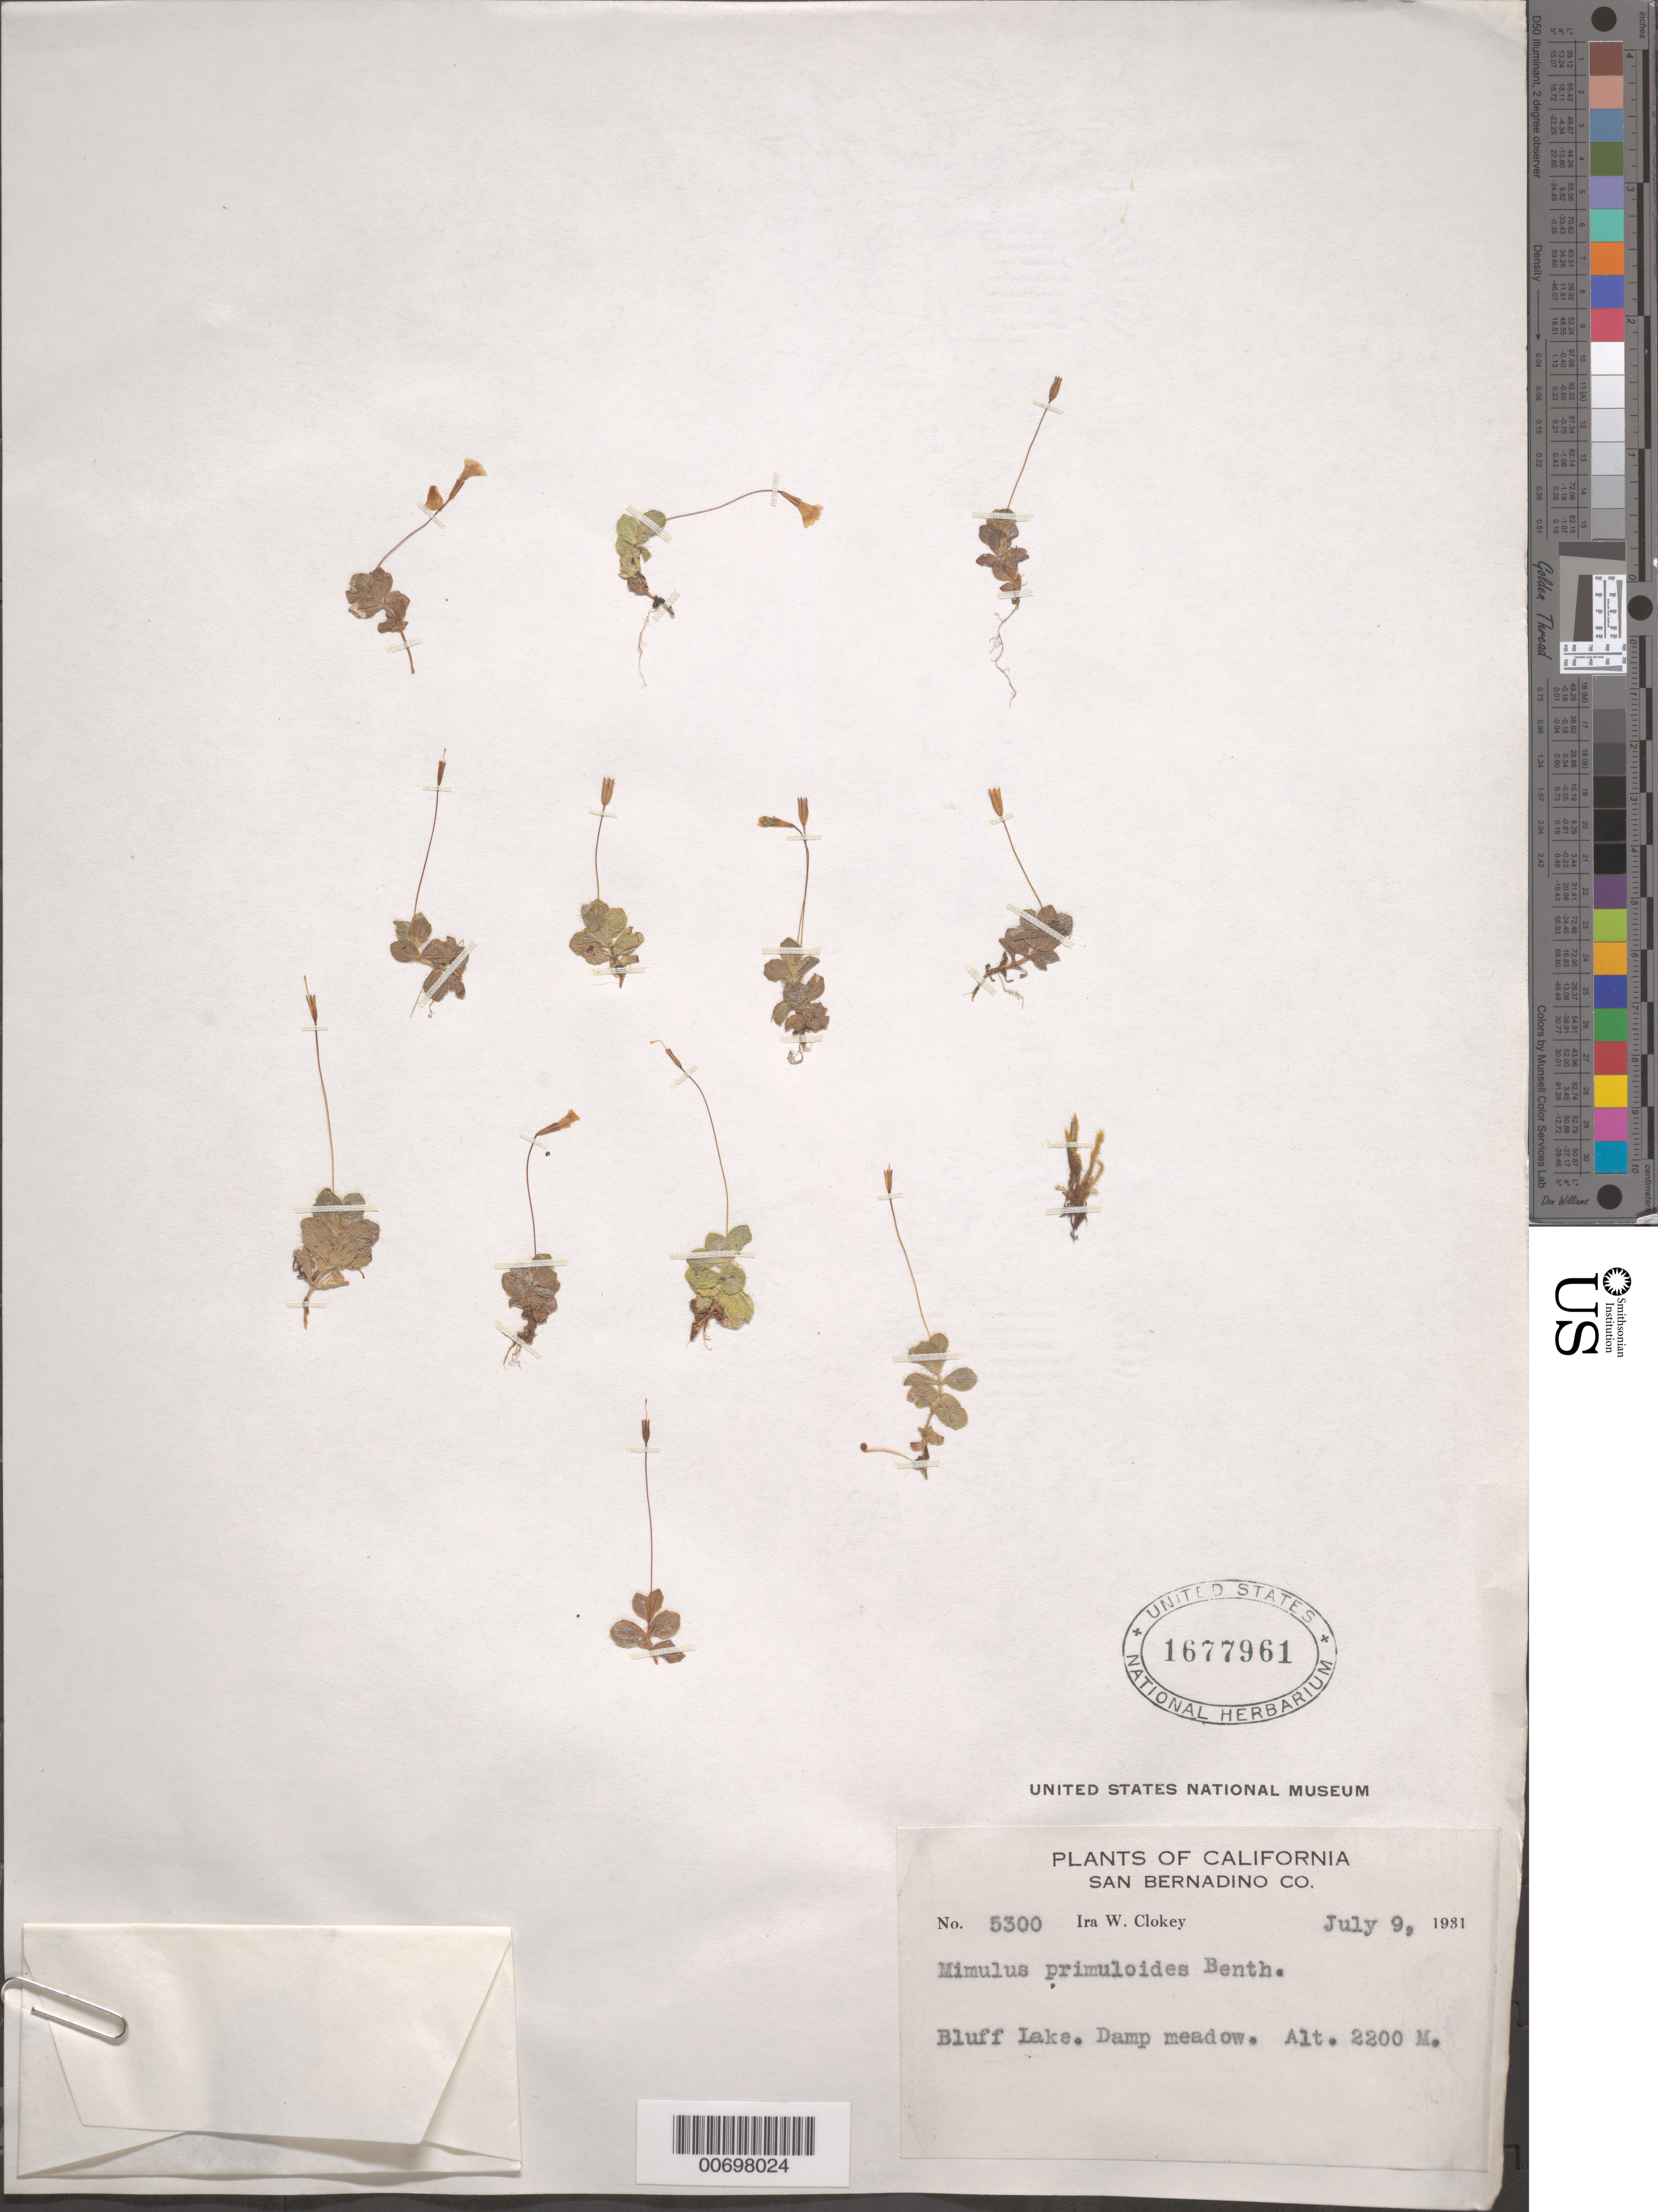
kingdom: Plantae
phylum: Tracheophyta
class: Magnoliopsida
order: Lamiales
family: Phrymaceae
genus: Mimulus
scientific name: Mimulus primuloides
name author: Benth.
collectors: I. W. Clokey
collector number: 5300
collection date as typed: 09 Jul 1931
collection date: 1931-07-09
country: United States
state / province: California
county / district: San Bernardino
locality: Bluff Lake. Damp meadow.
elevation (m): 2200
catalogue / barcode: US 1677961